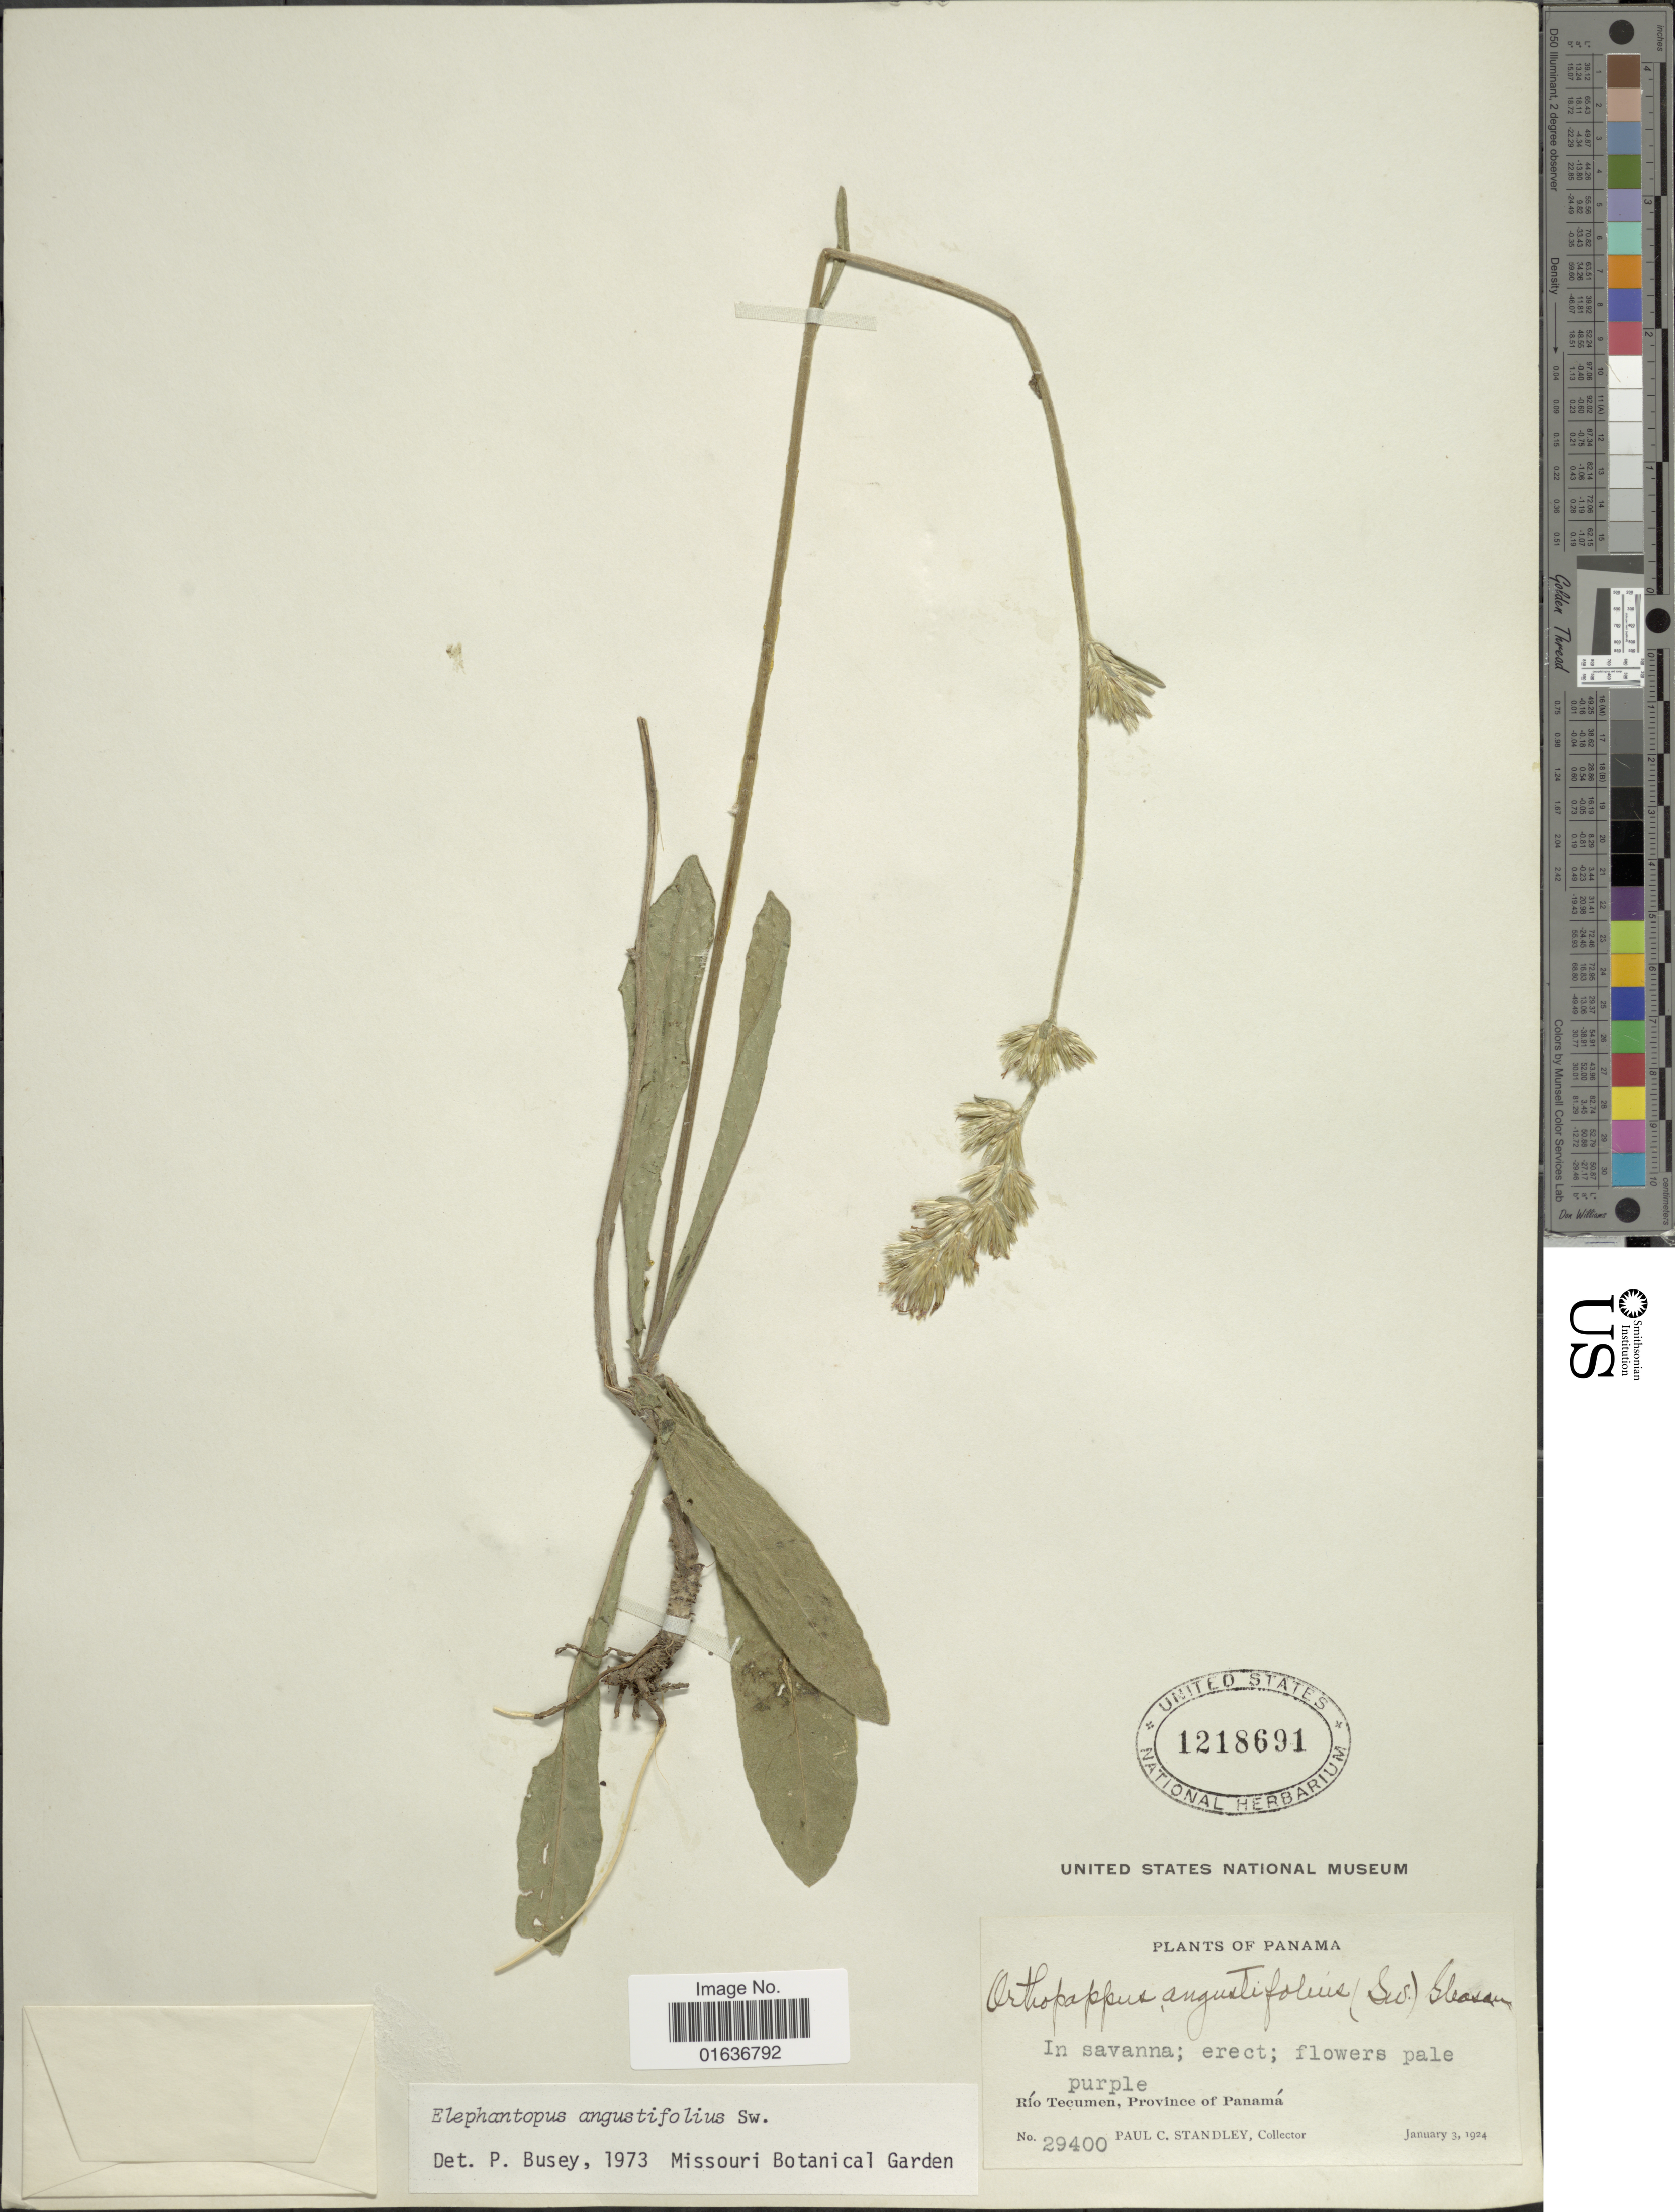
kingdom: Plantae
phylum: Tracheophyta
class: Magnoliopsida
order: Asterales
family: Asteraceae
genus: Elephantopus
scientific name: Elephantopus angustifolius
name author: Sw.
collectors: P. C. Standley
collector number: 29400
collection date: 1924-01-03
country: Panama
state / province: Panamá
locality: Rio Tecumen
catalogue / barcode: US 1218691